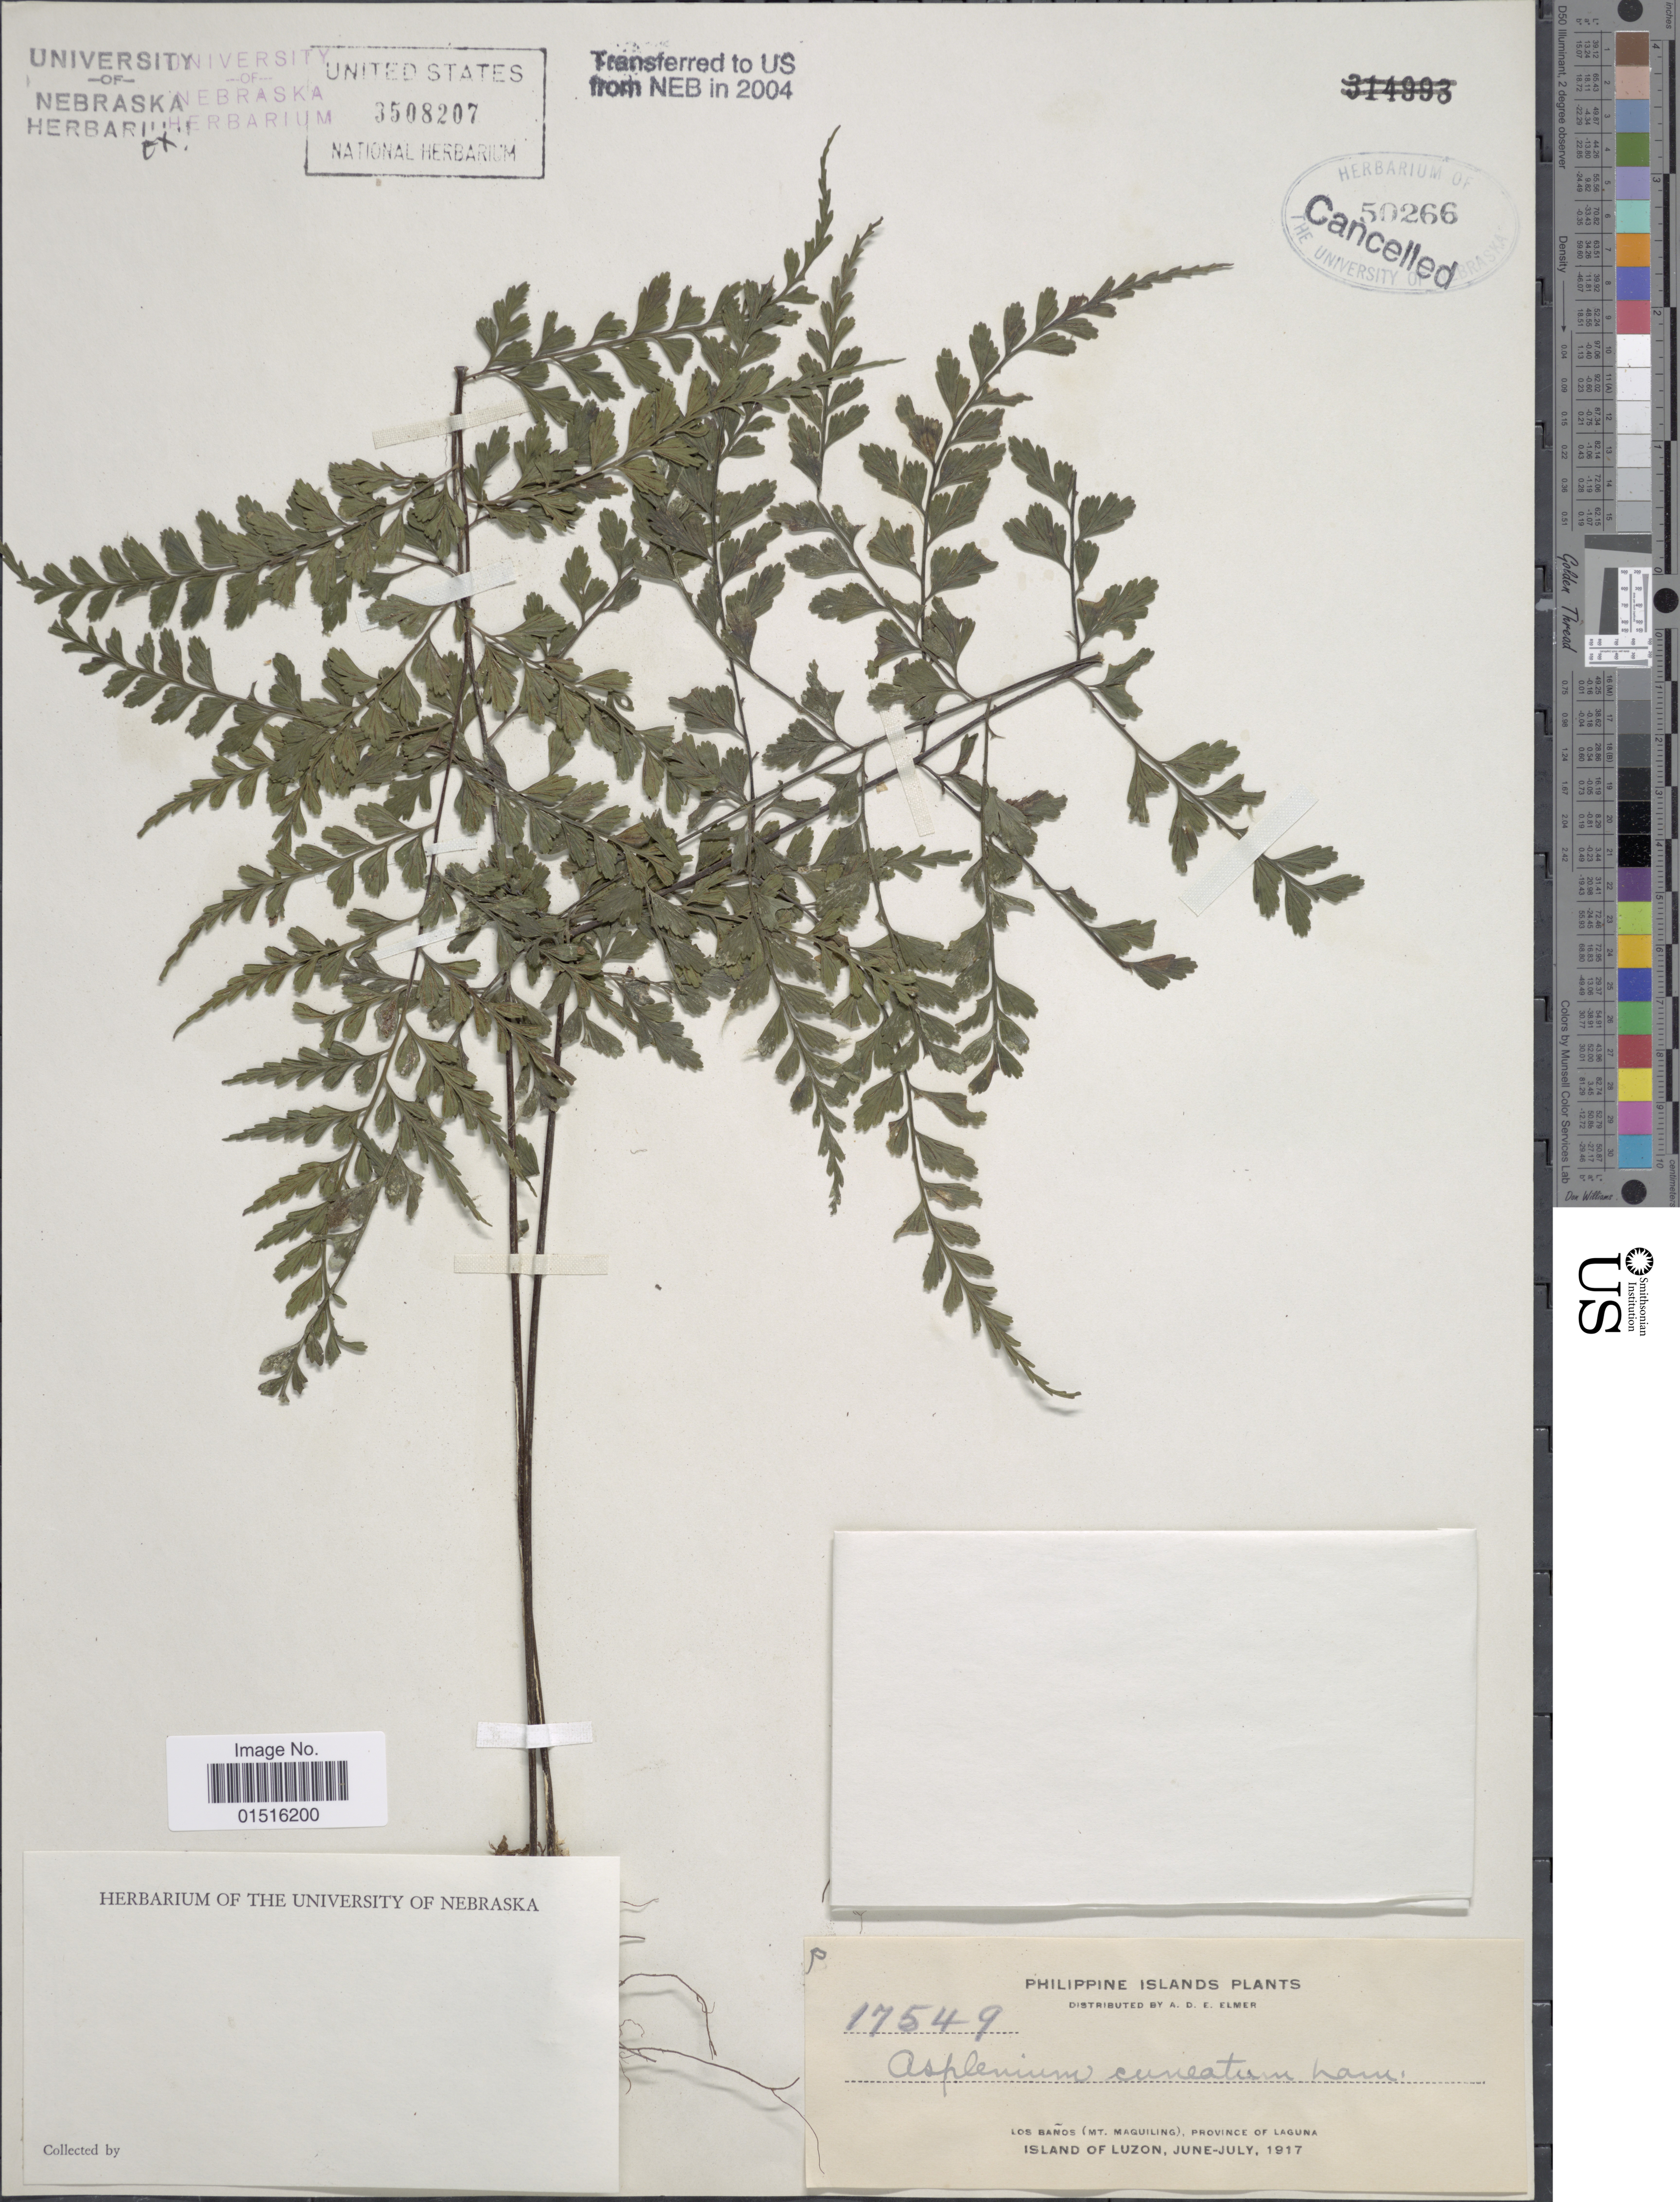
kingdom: Plantae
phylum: Tracheophyta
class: Polypodiopsida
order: Polypodiales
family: Aspleniaceae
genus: Asplenium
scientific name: Asplenium cuneatum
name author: Lam.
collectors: A. D. E. Elmer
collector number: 17549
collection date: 1917-06/1917-07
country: Philippines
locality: Los Banos (Mt. Maquiling), province of Laguna, Island of Luzon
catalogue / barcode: US 35082074